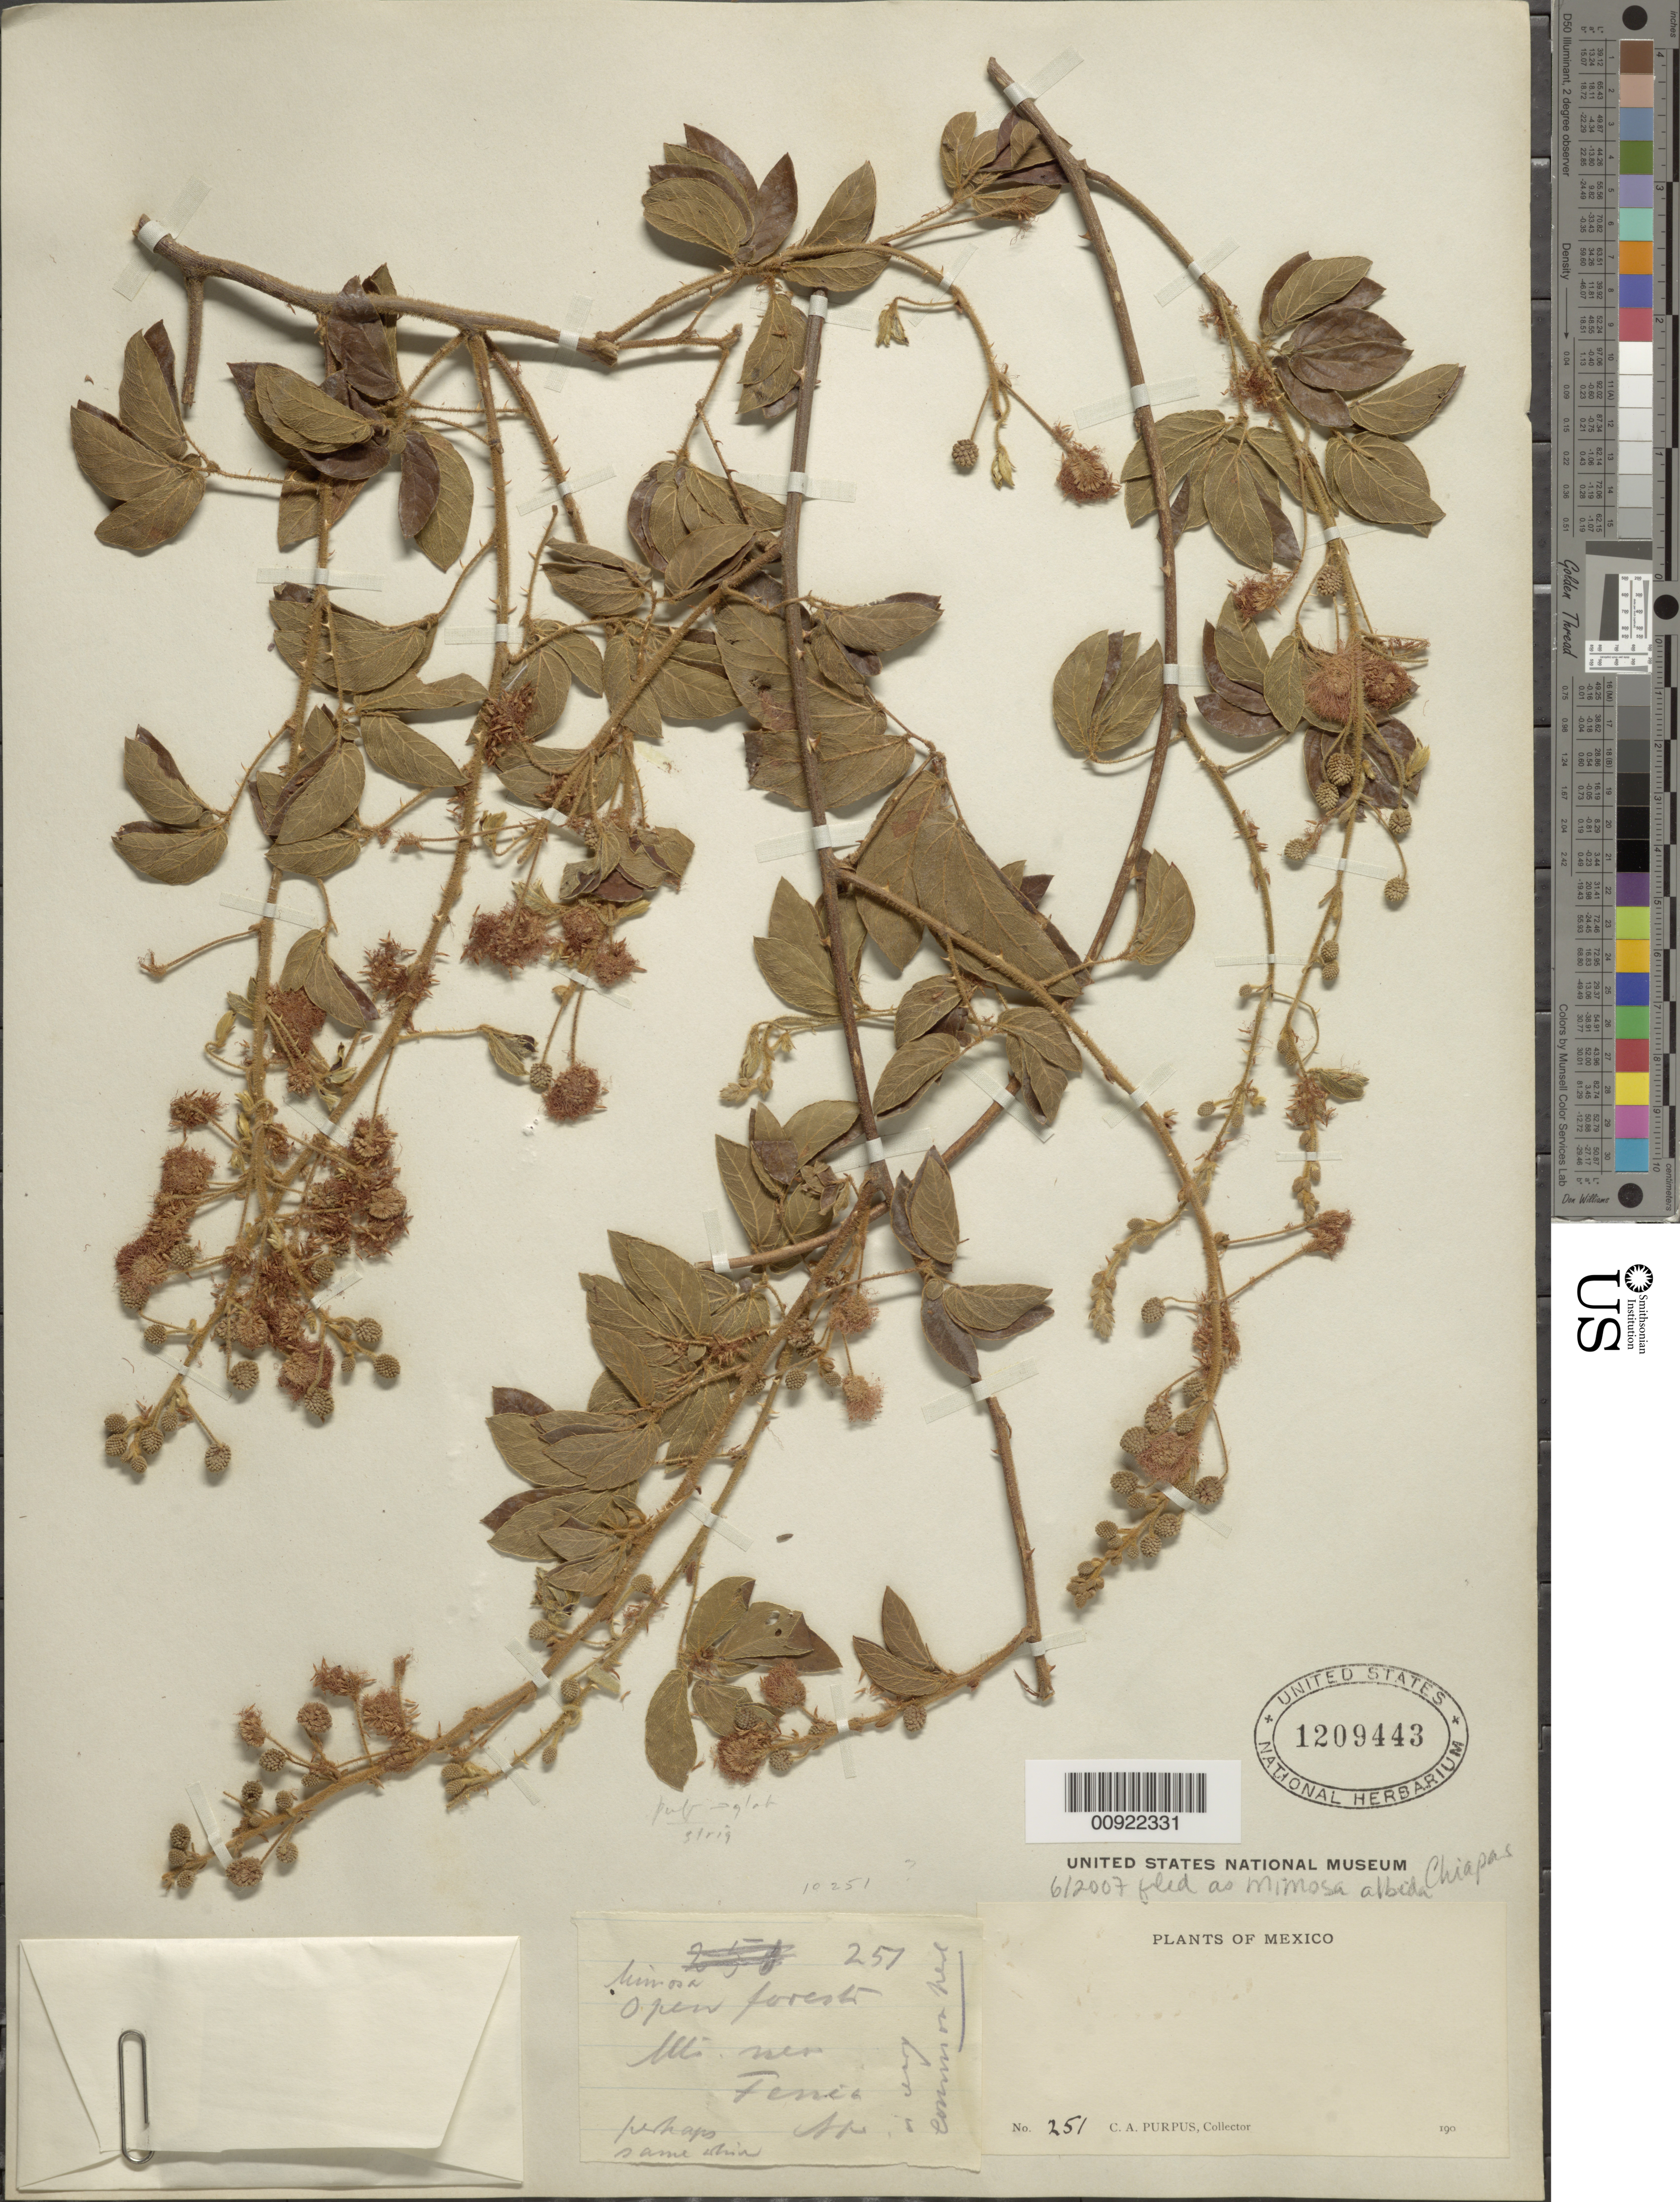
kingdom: Plantae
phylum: Tracheophyta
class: Magnoliopsida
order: Fabales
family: Fabaceae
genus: Mimosa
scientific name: Mimosa albida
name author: Humb. & Bonpl. ex Willd.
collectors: C. A. Purpus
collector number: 251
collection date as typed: Apr 190-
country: Mexico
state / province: Chiapas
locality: Near Fenia.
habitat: Mountains, open forest.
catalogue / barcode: US 1209443